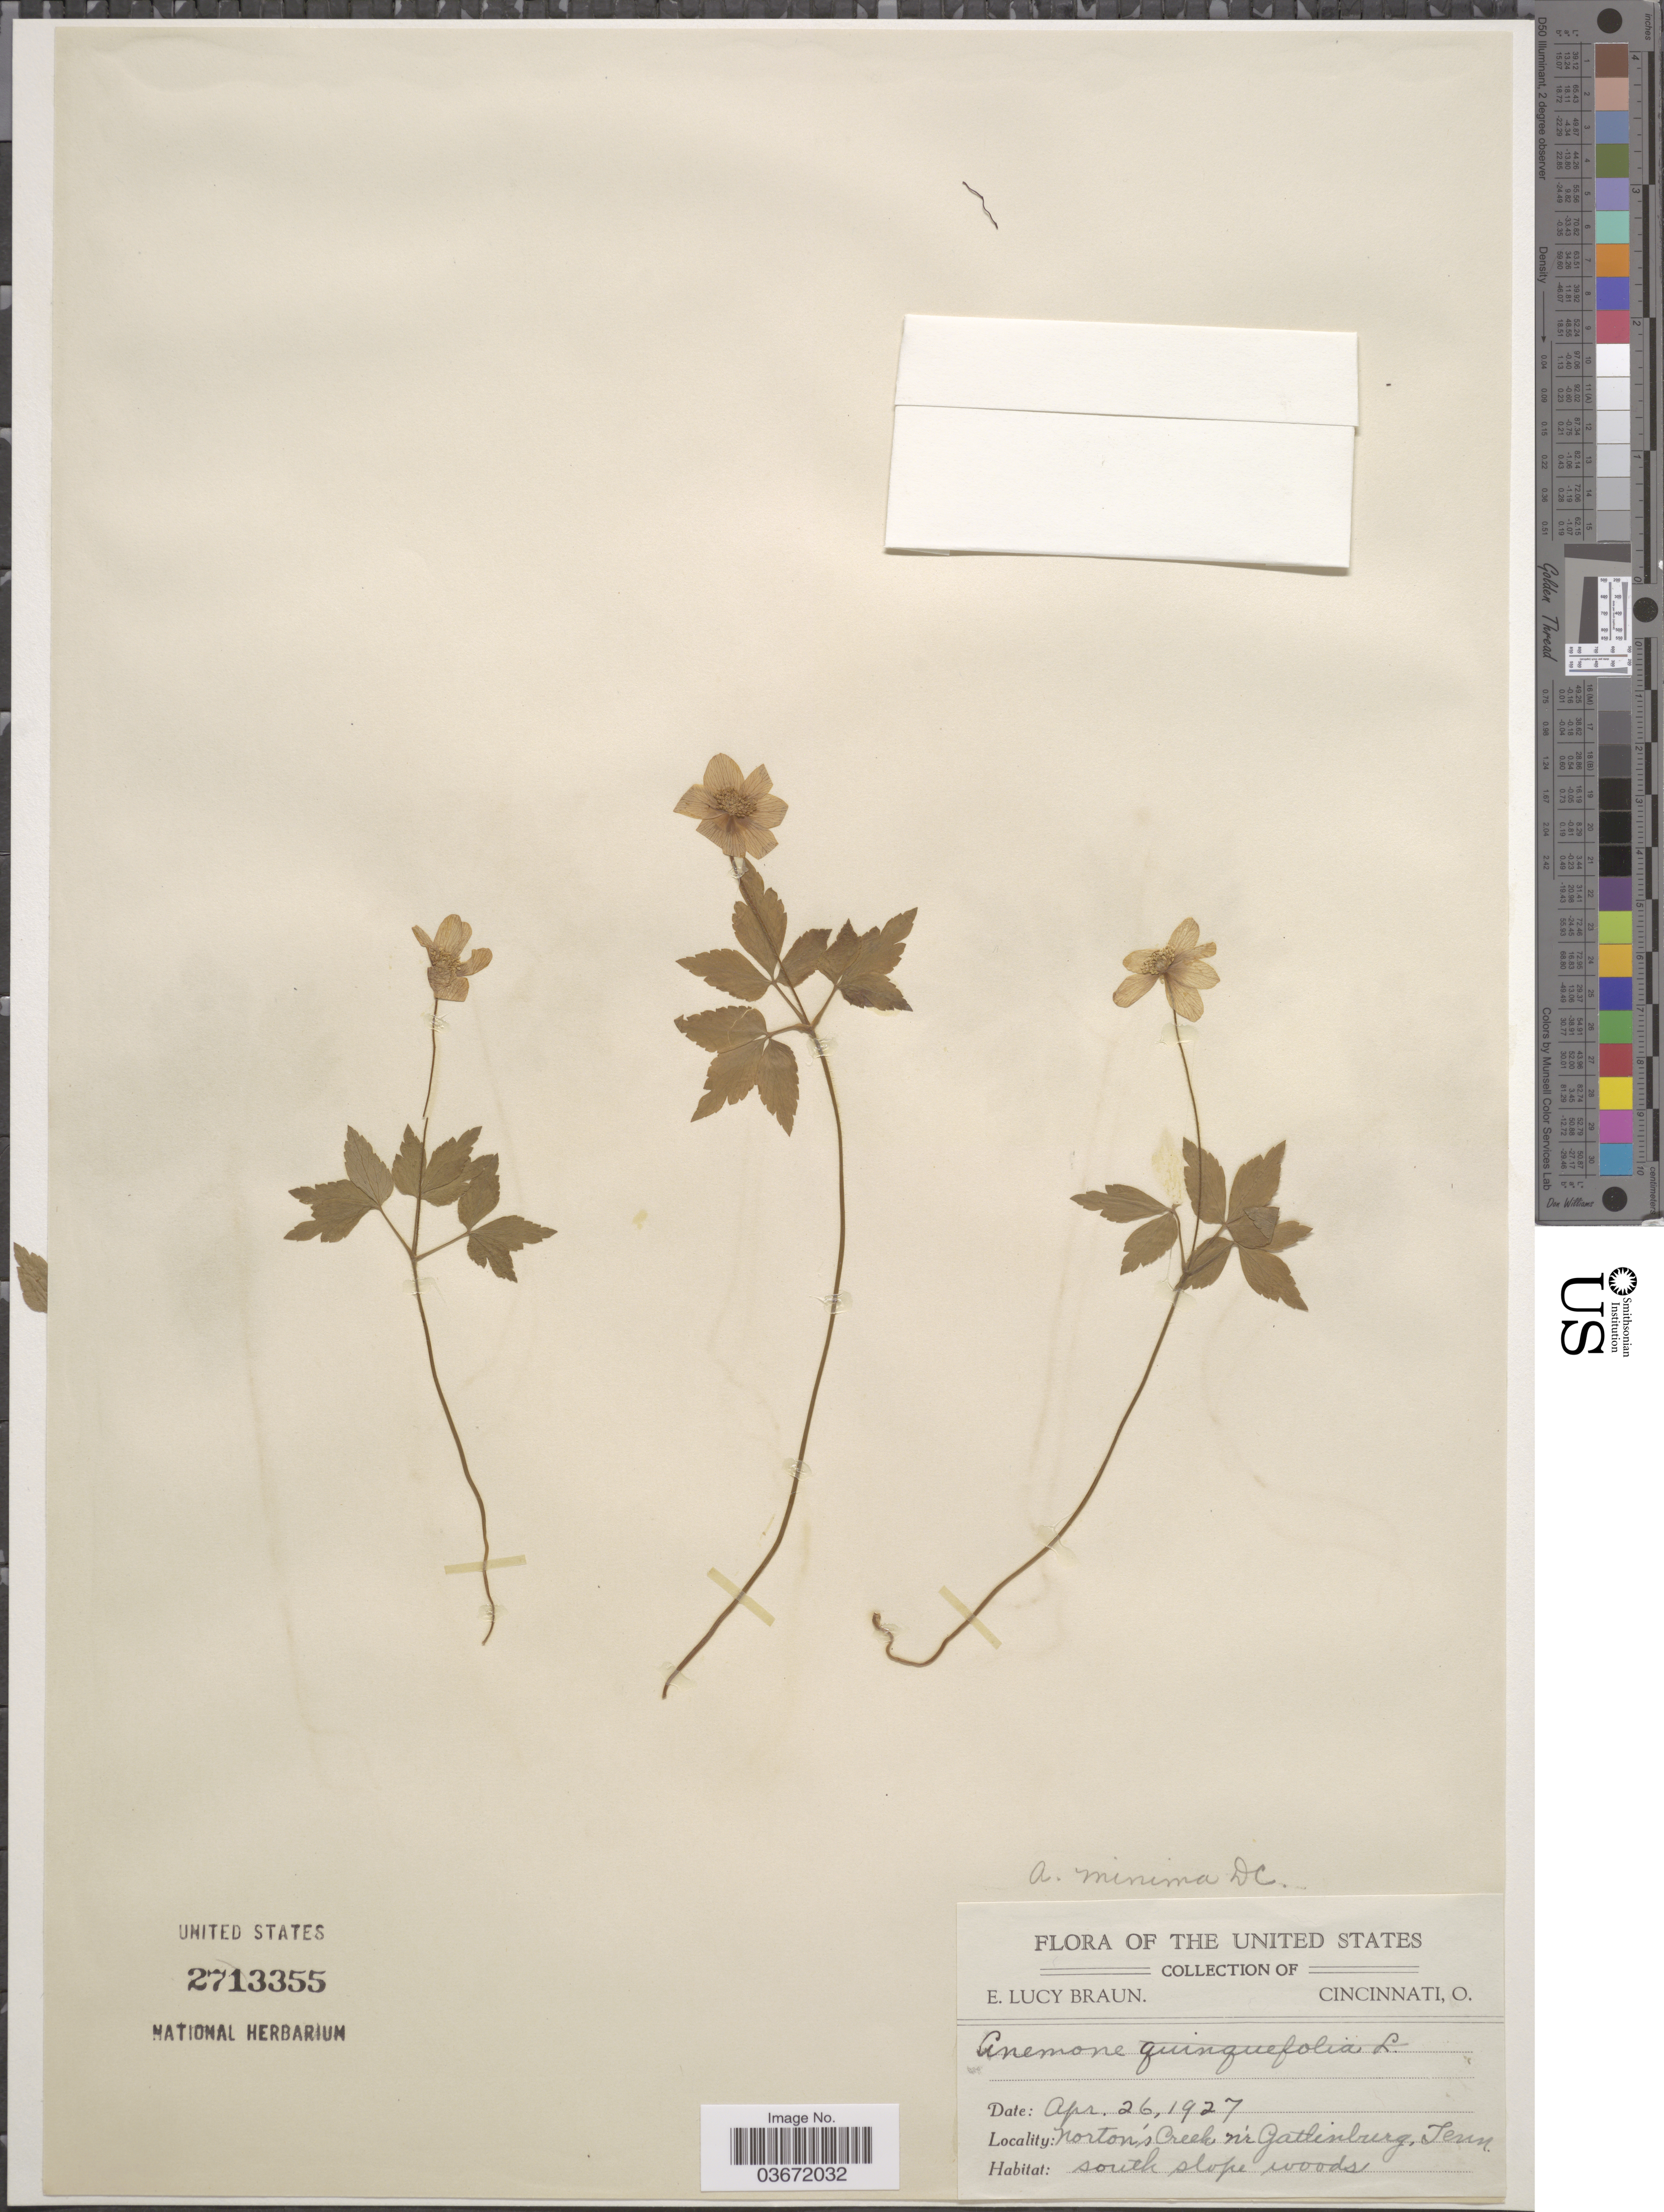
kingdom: Plantae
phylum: Tracheophyta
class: Magnoliopsida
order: Ranunculales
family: Ranunculaceae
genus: Anemone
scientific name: Anemone minima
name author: DC.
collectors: E. L. Braun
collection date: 1927-04-26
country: United States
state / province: Tennessee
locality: Norton's Creek n'r Gatlinburg.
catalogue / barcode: US 2713355